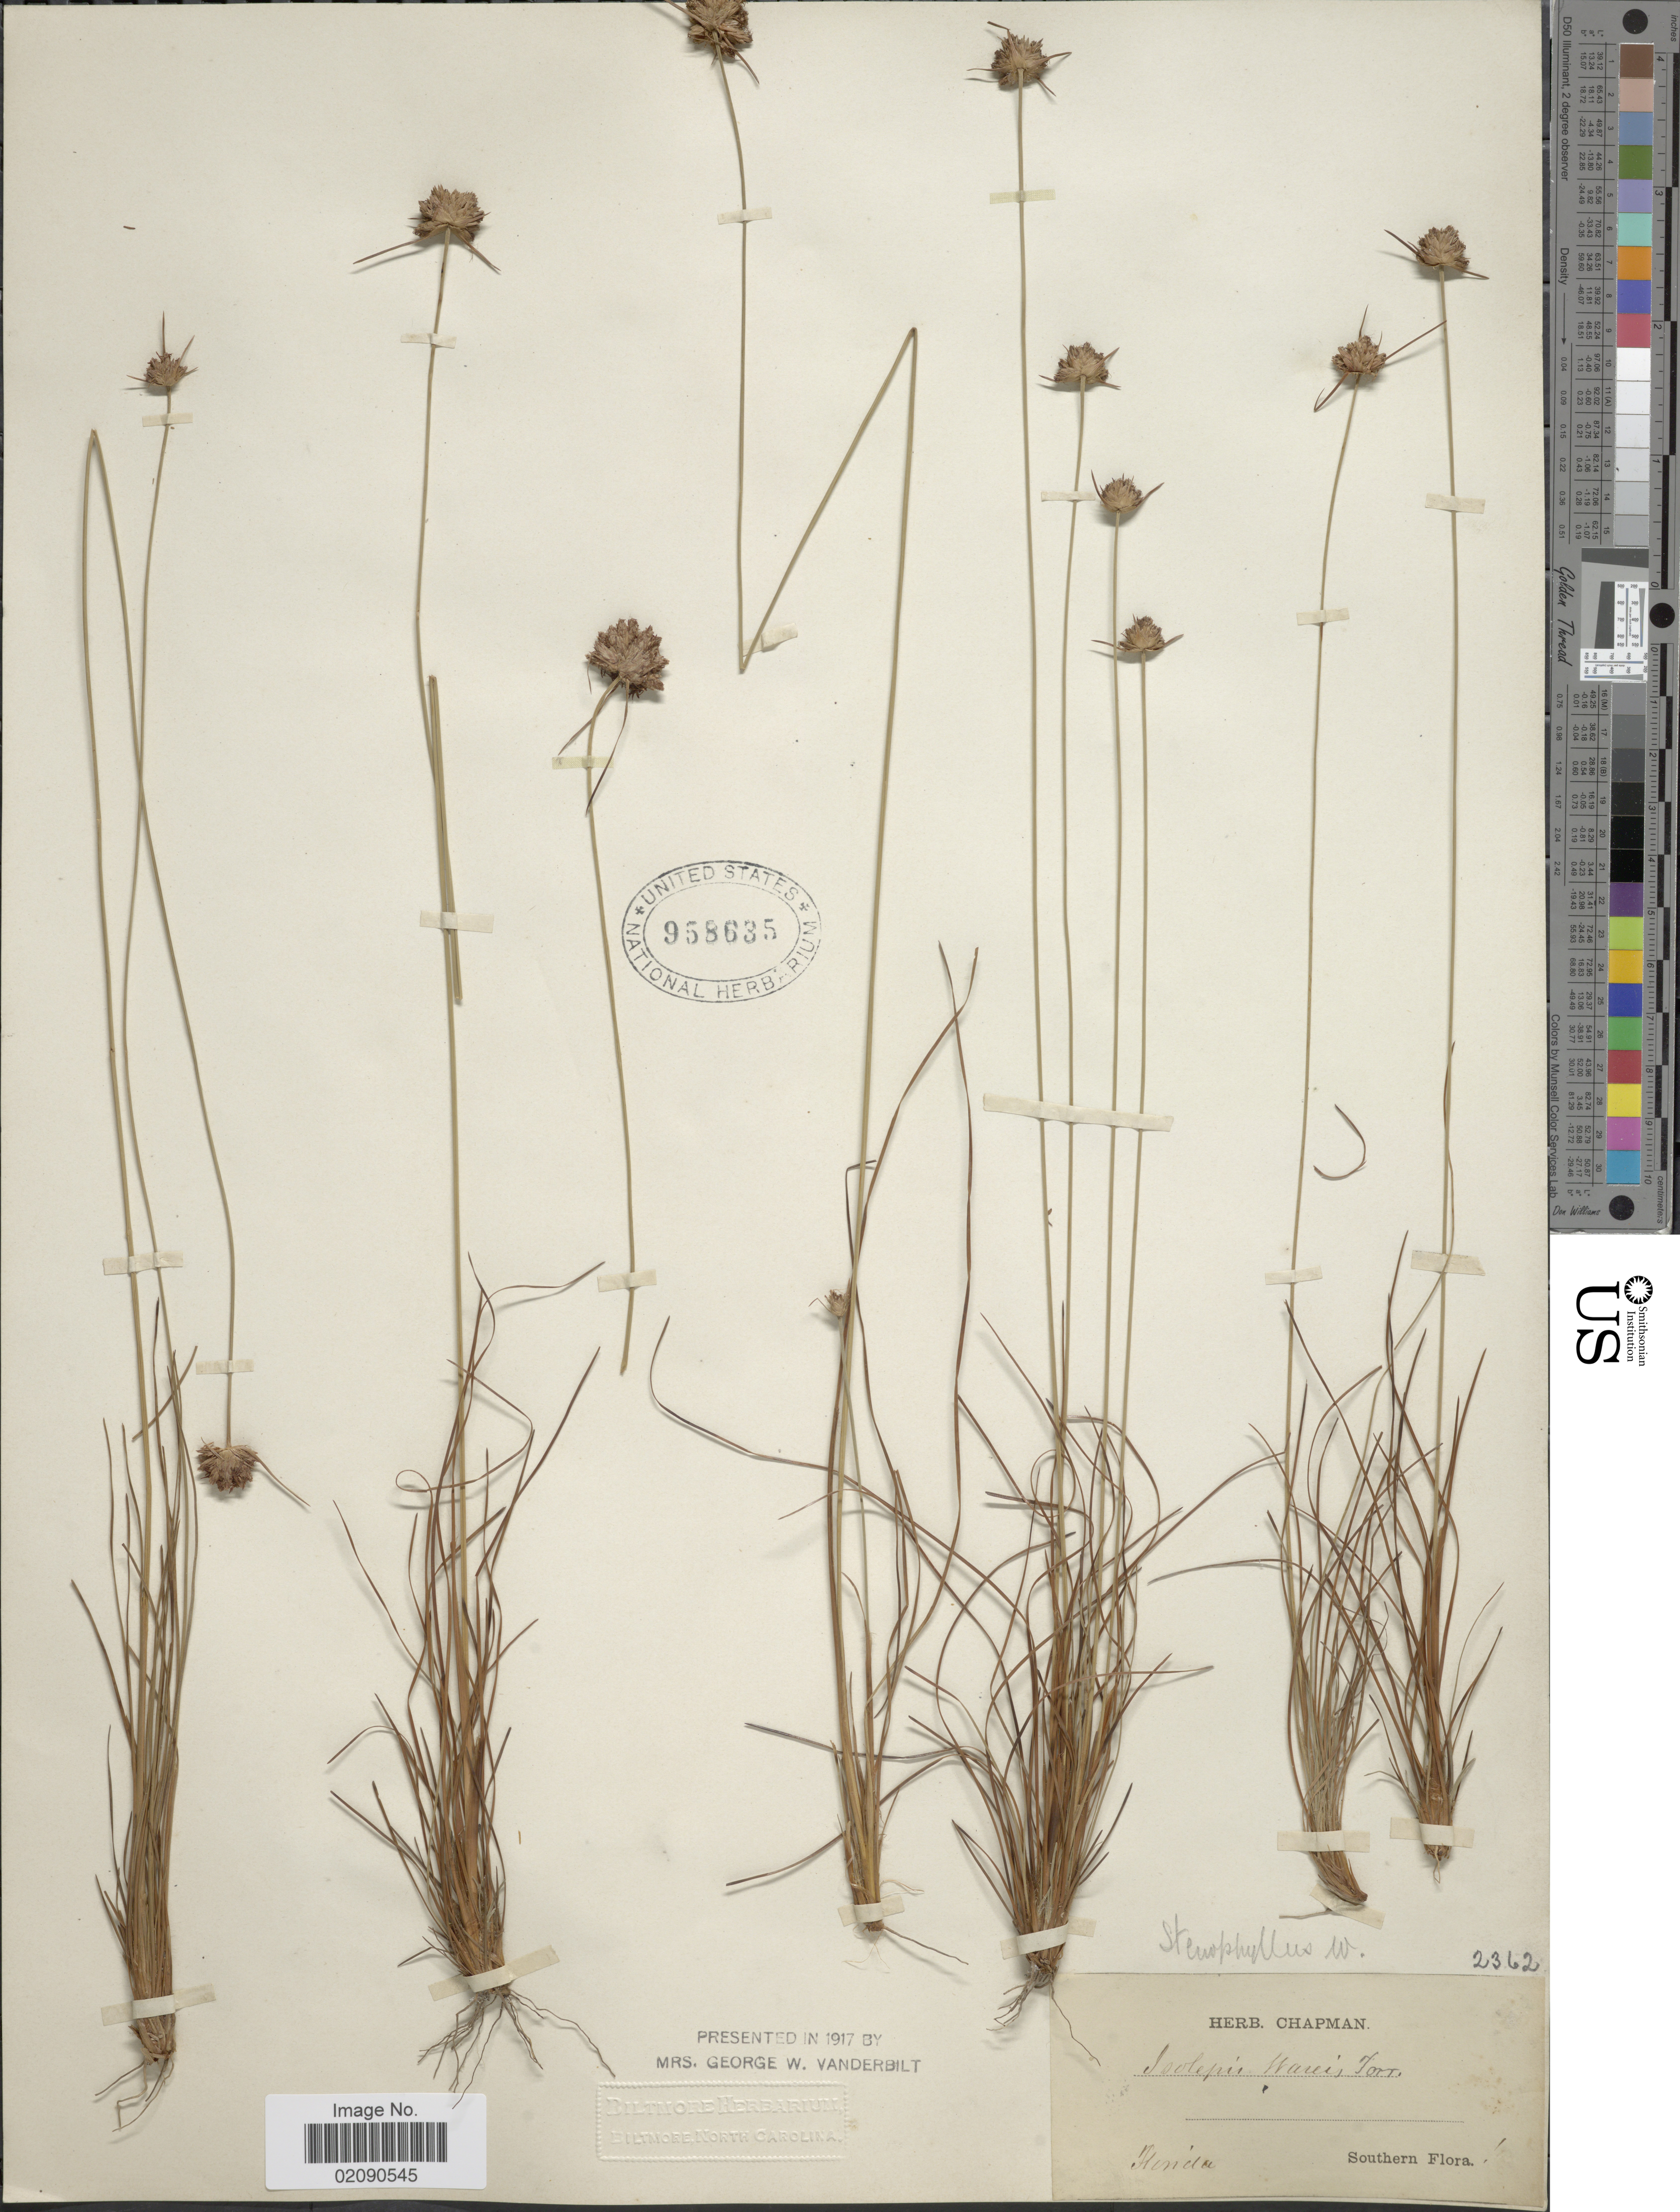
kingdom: Plantae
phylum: Tracheophyta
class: Liliopsida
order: Poales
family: Cyperaceae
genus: Bulbostylis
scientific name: Bulbostylis warei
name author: (Torr.) C.B. Clarke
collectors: ex herb. Chapman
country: United States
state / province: Florida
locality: Southern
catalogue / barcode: US 958635